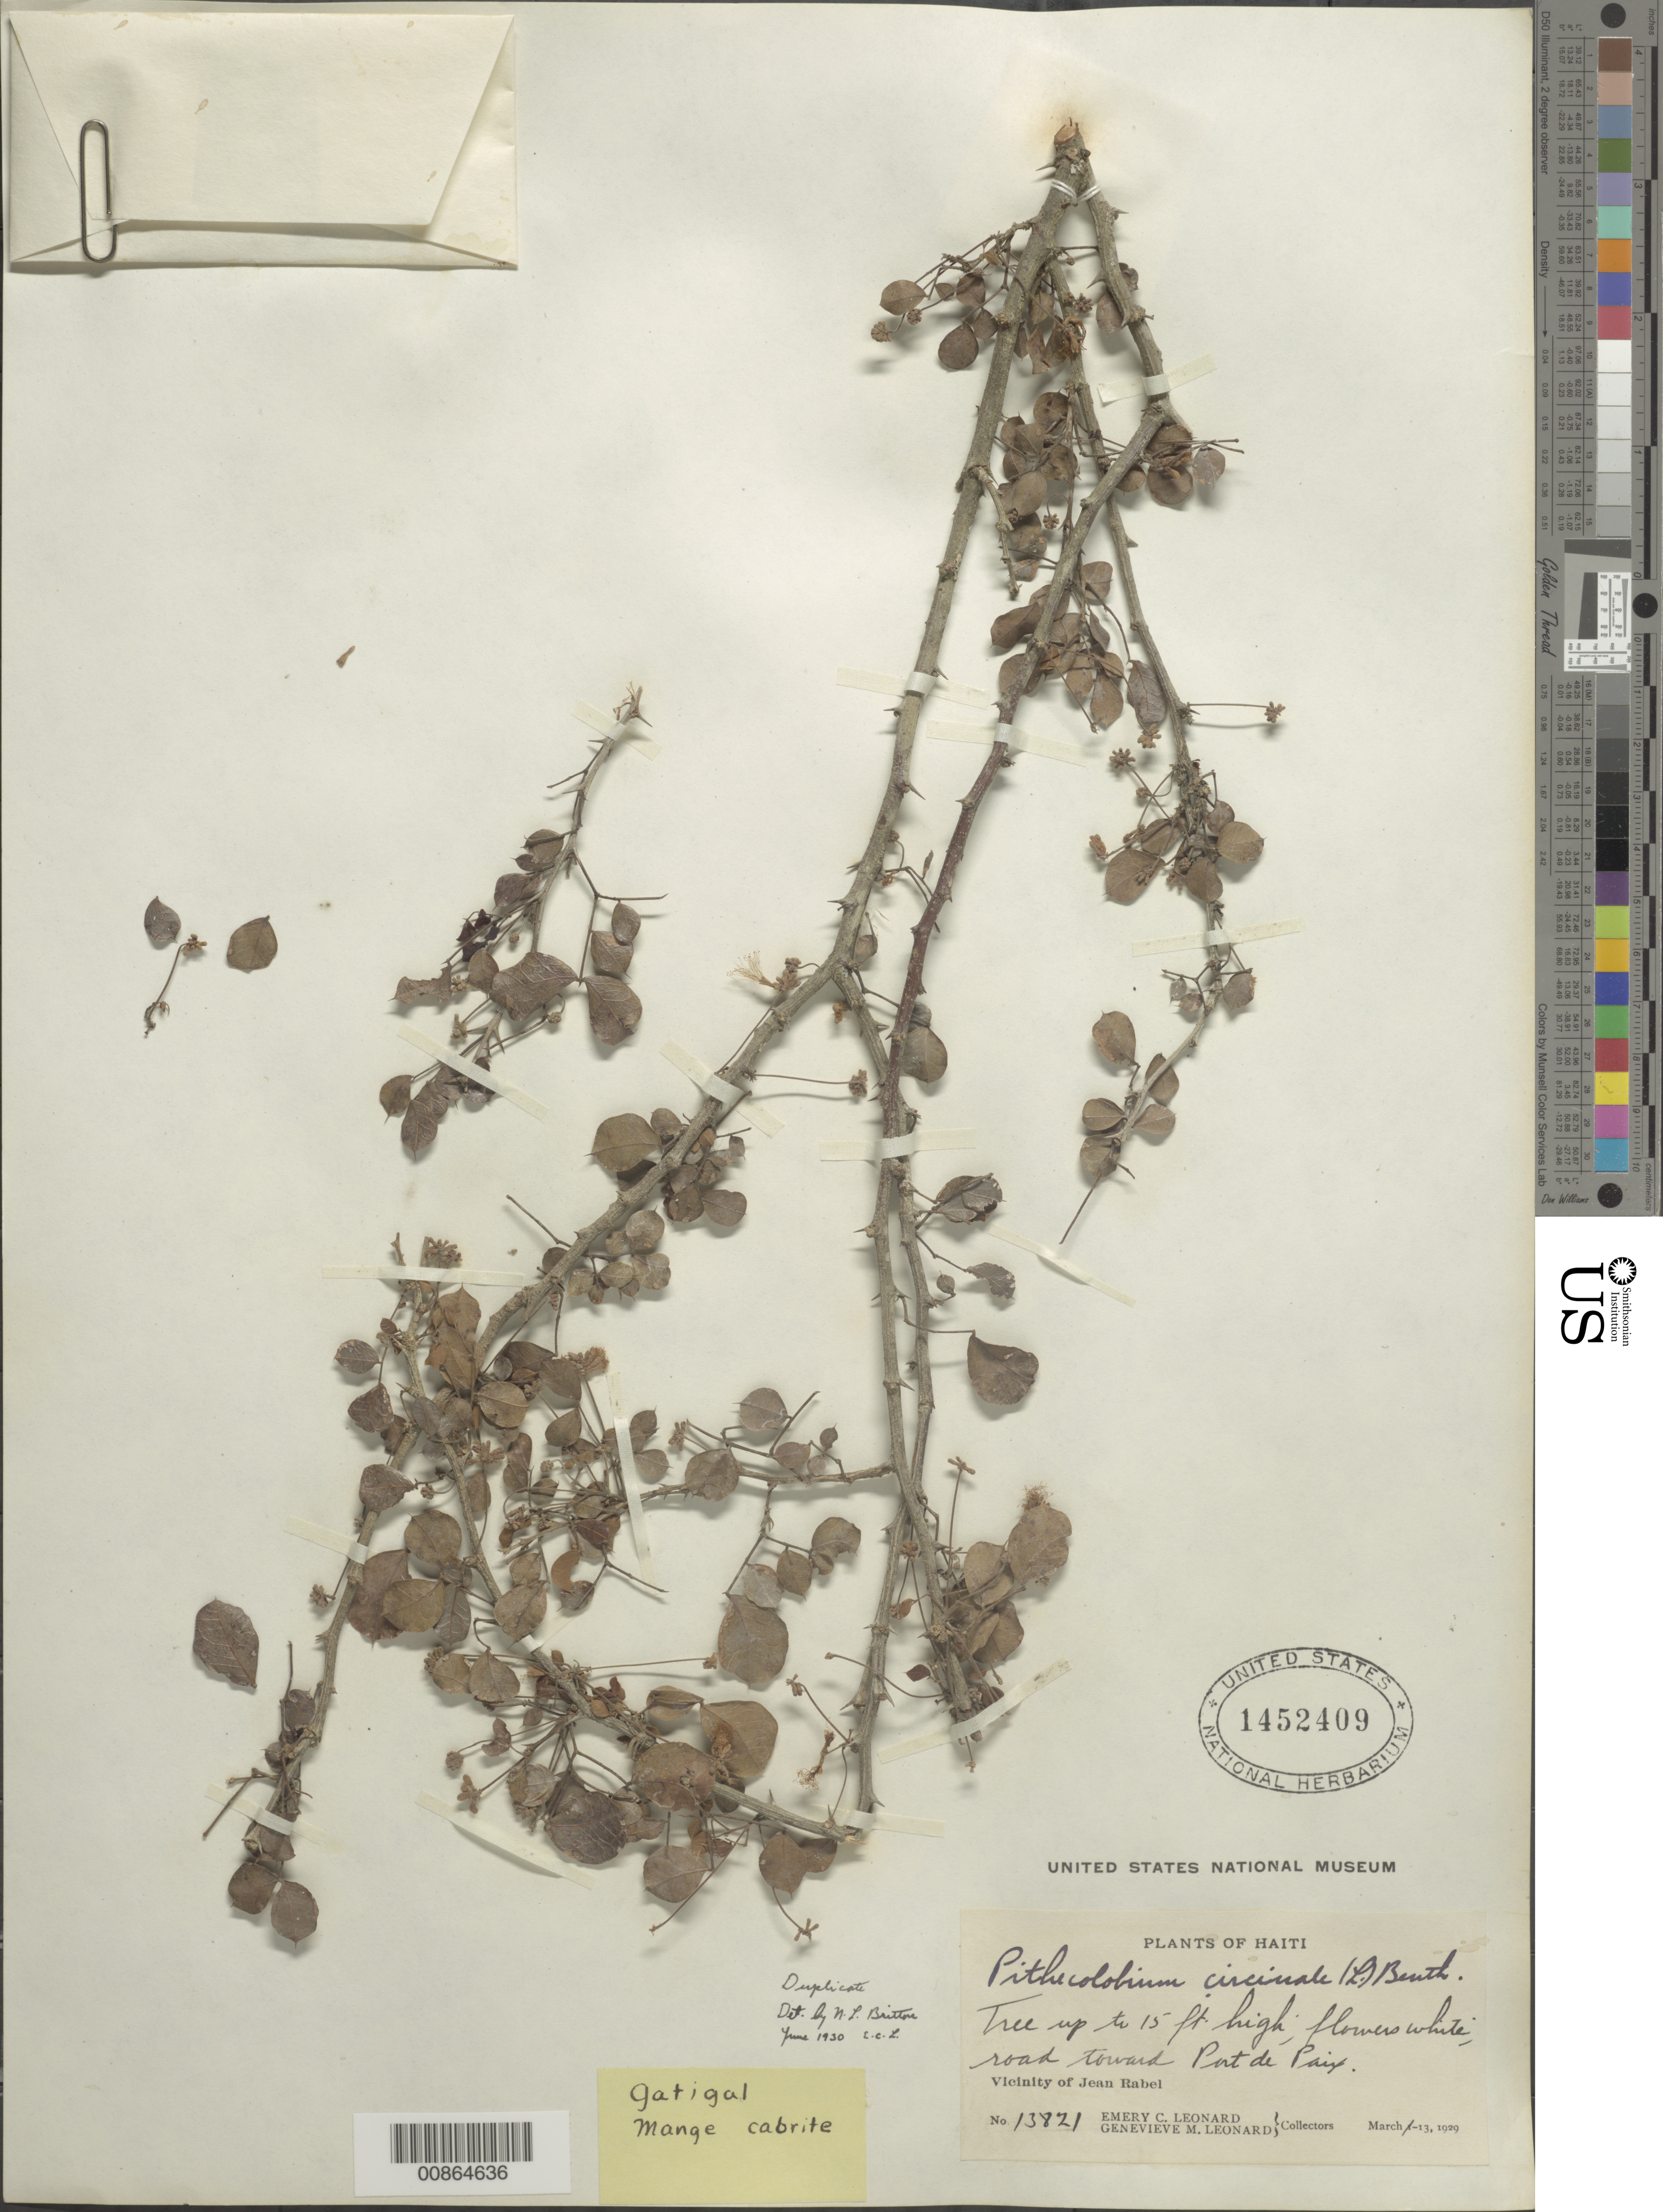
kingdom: Plantae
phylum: Tracheophyta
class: Magnoliopsida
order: Fabales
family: Fabaceae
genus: Pithecellobium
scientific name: Pithecellobium circinale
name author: (L.) Benth.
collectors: E. C. Leonard & G. M. Leonard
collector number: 13821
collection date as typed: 13 Mar 1929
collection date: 1929-03-13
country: Haiti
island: Hispaniola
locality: Vicinity of Jean Rabel. Road toward Port de Paix.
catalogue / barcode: US 1452409